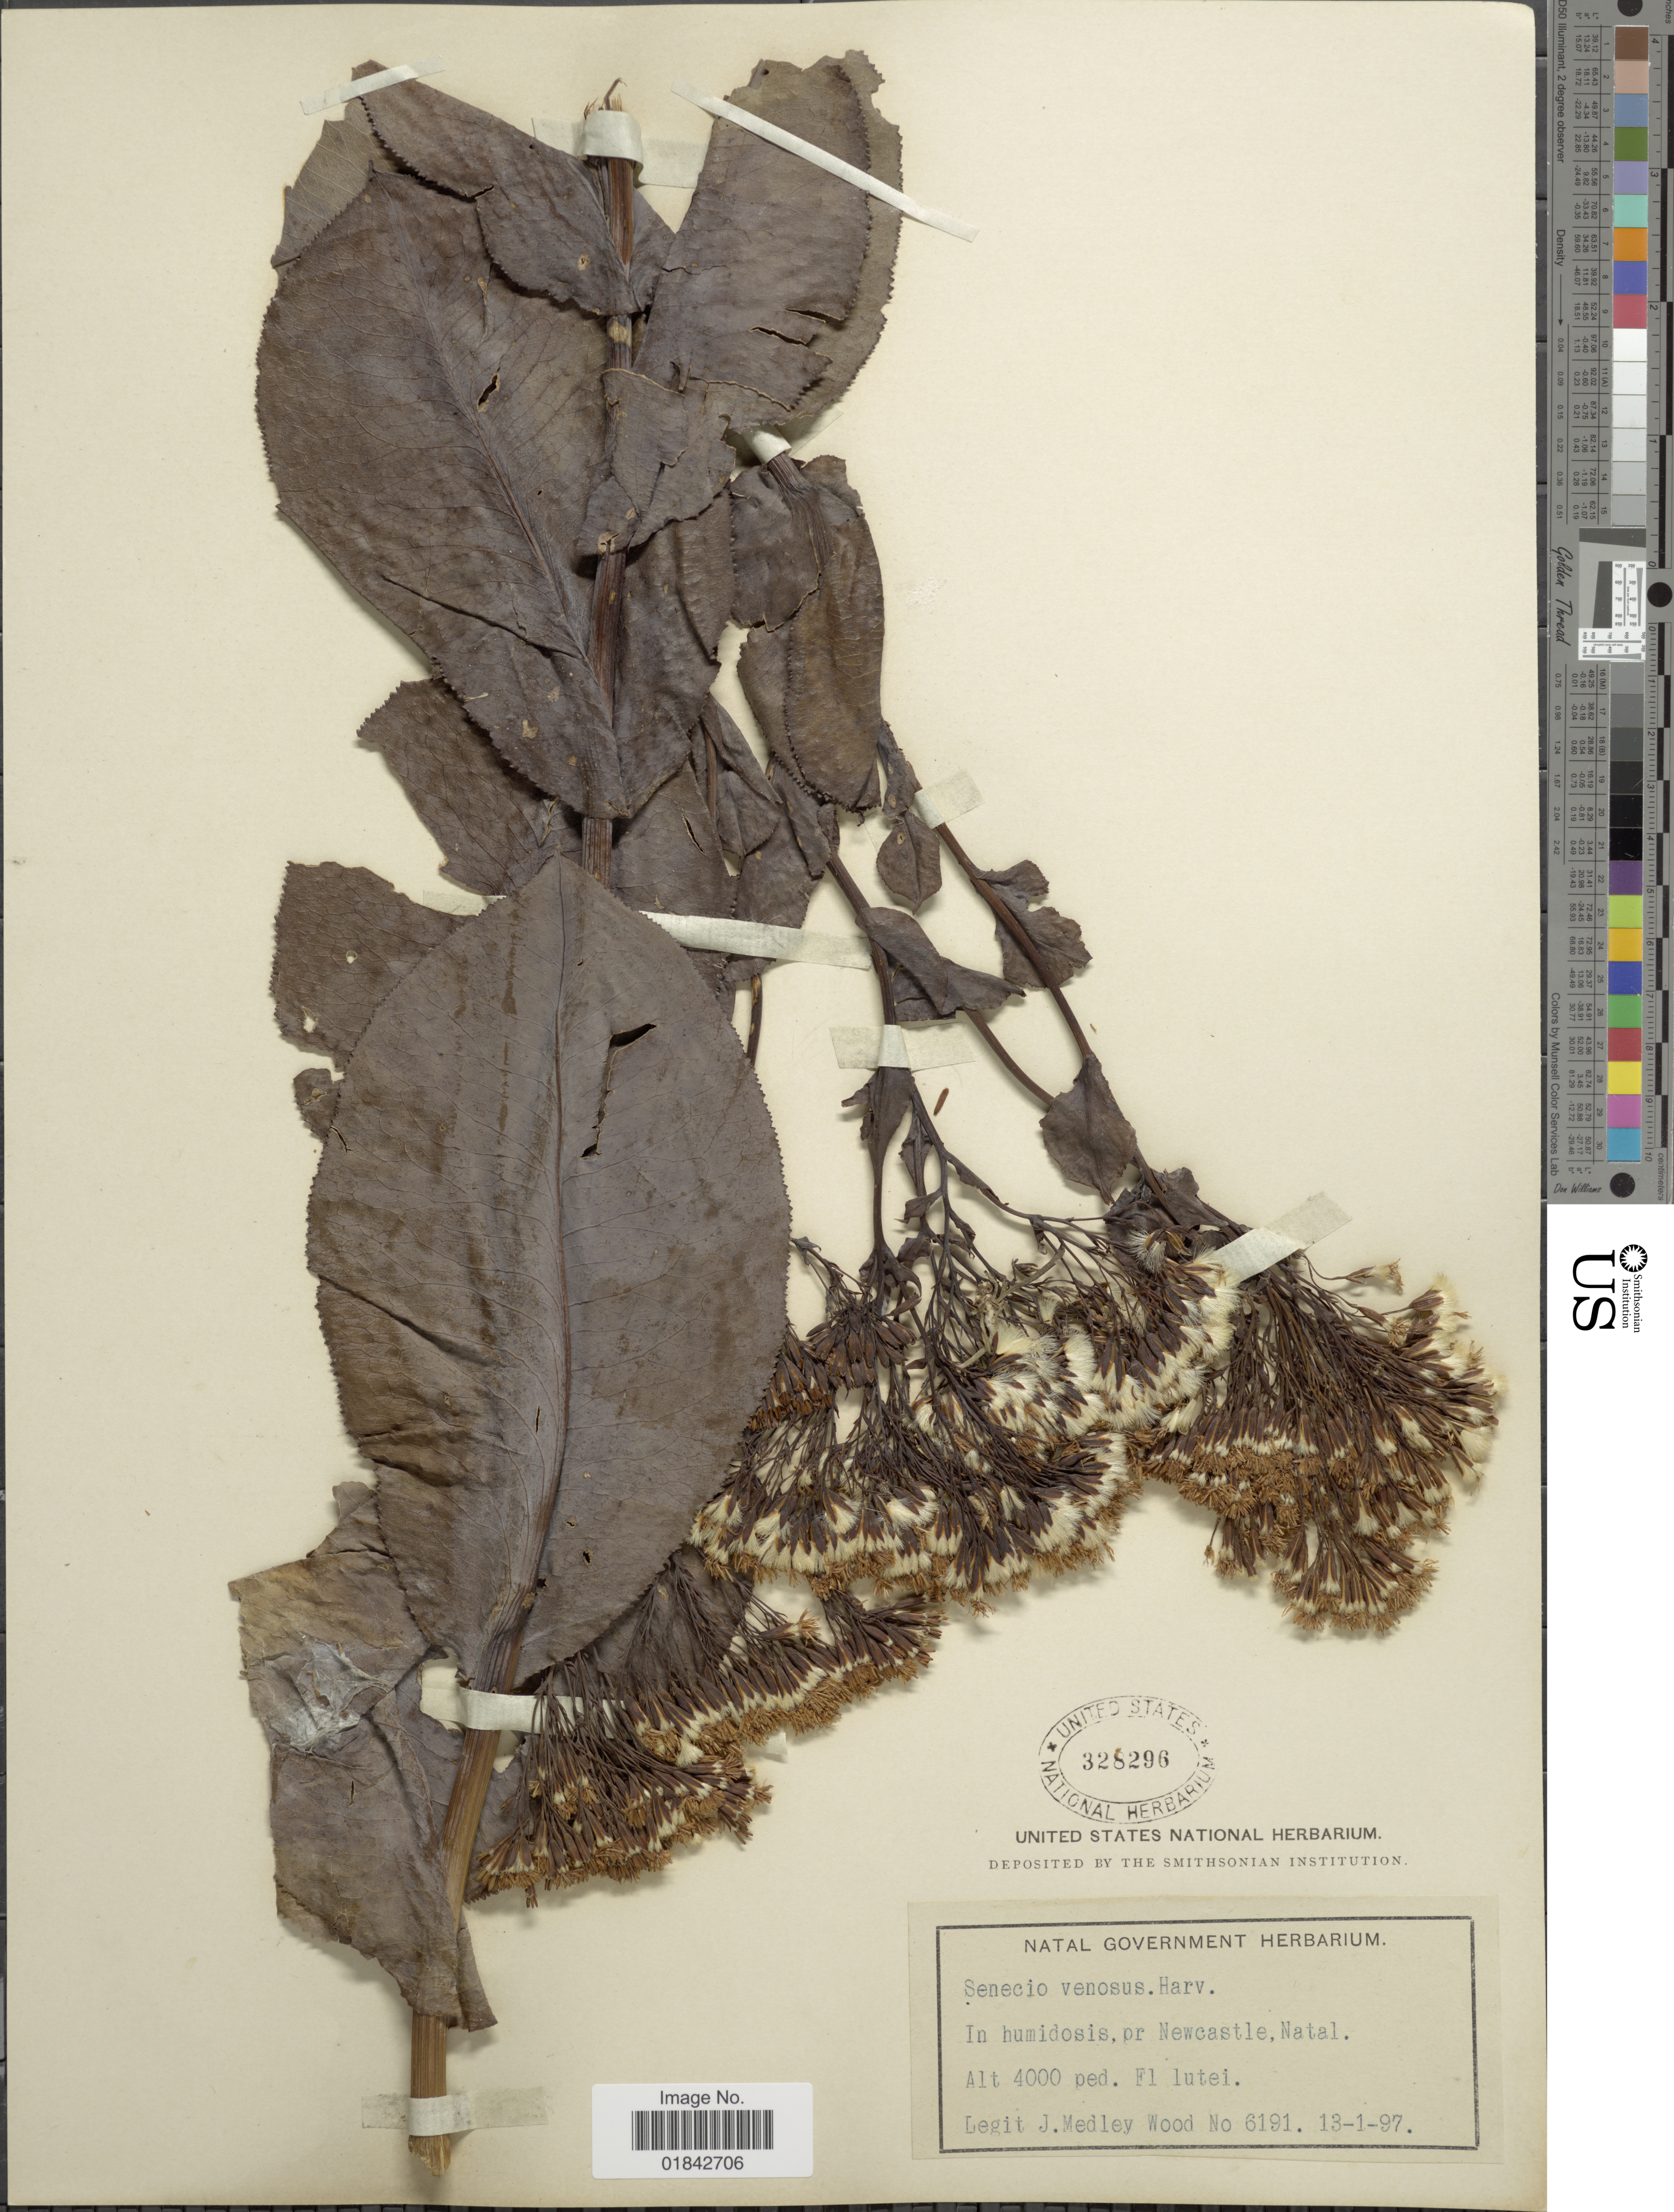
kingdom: Plantae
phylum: Tracheophyta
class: Magnoliopsida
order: Asterales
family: Asteraceae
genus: Senecio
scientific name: Senecio venosus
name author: Harv.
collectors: J. Medley Wood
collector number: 6191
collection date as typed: Transcribed d/m/y: 13/1/97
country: South Africa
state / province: KwaZulu-Natal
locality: Pr Newcastle, Natal, Fl lutei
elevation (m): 1219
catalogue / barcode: US 328296